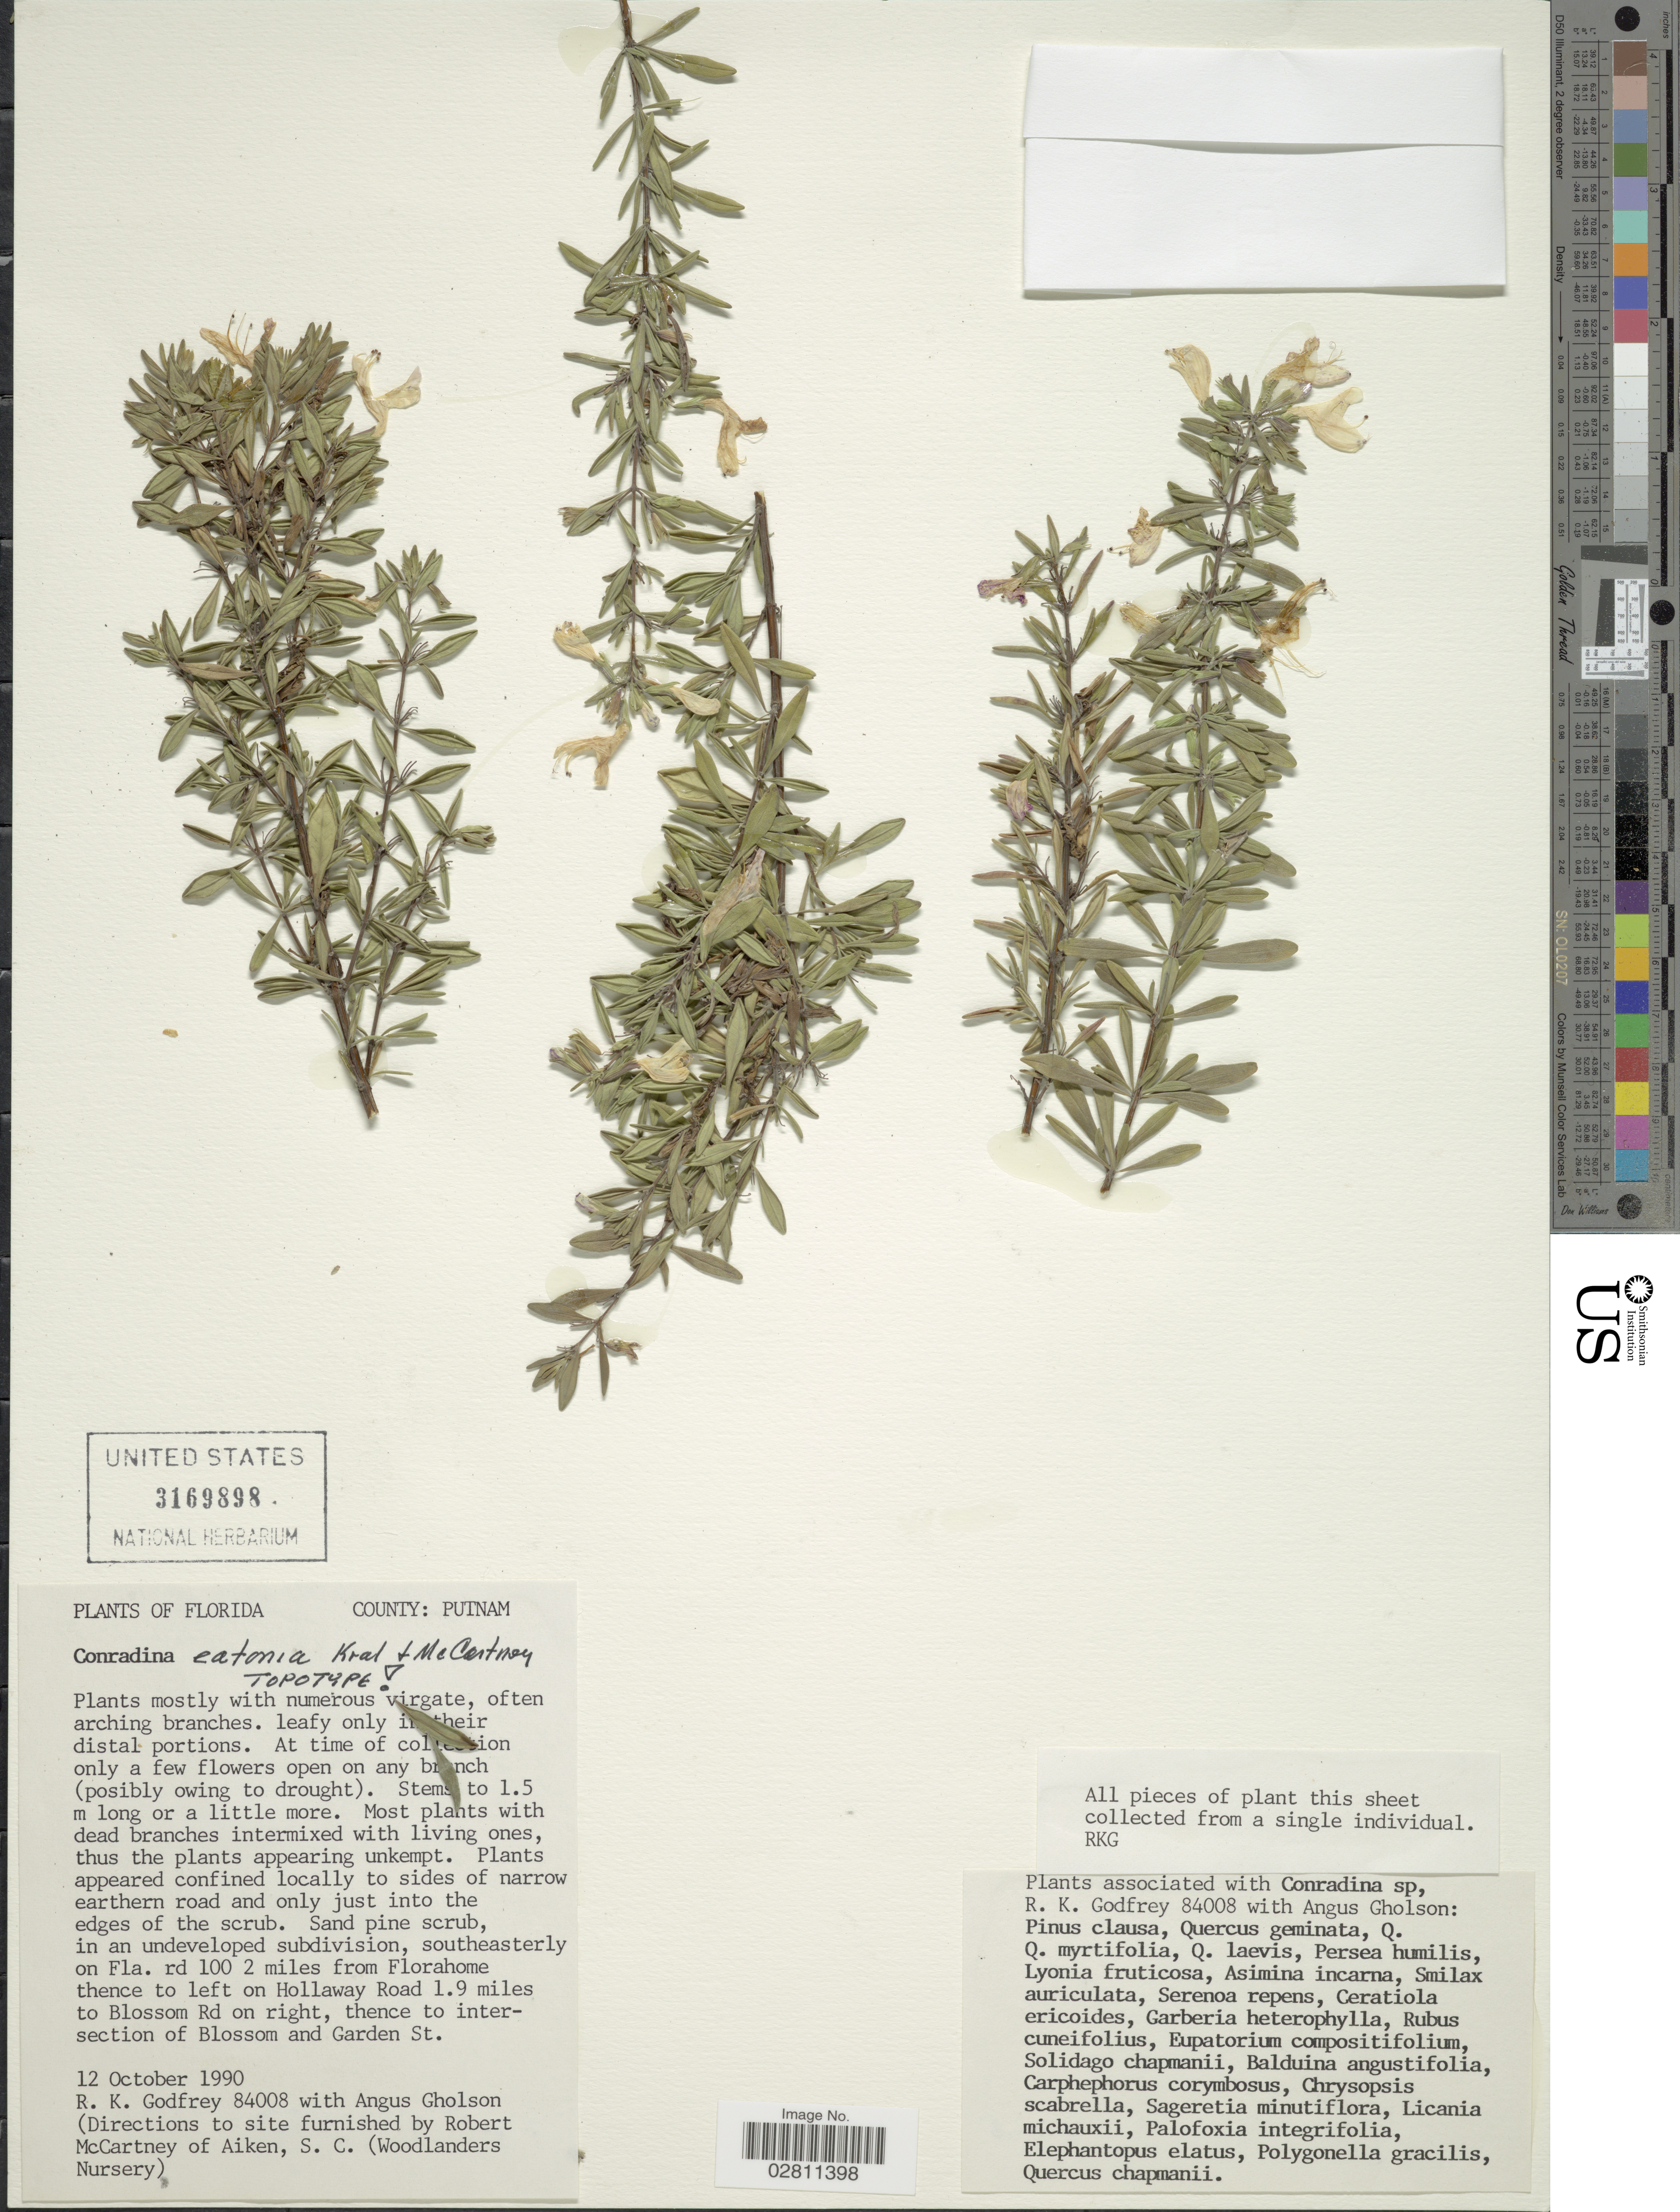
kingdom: Plantae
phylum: Tracheophyta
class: Magnoliopsida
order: Lamiales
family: Lamiaceae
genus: Conradina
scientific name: Conradina etonia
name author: Kral & McCartney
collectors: R. K. Godfrey & A. Gholson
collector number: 84008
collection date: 1990-10-12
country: United States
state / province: Florida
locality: County: Putnam. Sand pine scrub, in an undeveloped subdivision, southeasterly on Fla. rd 100 2 miles from Florahome thence to left on Hollaway Road 1.9 miles to Blossom Rd on right, thence to intersection of Blossom and Garden St.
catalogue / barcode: US 3169898